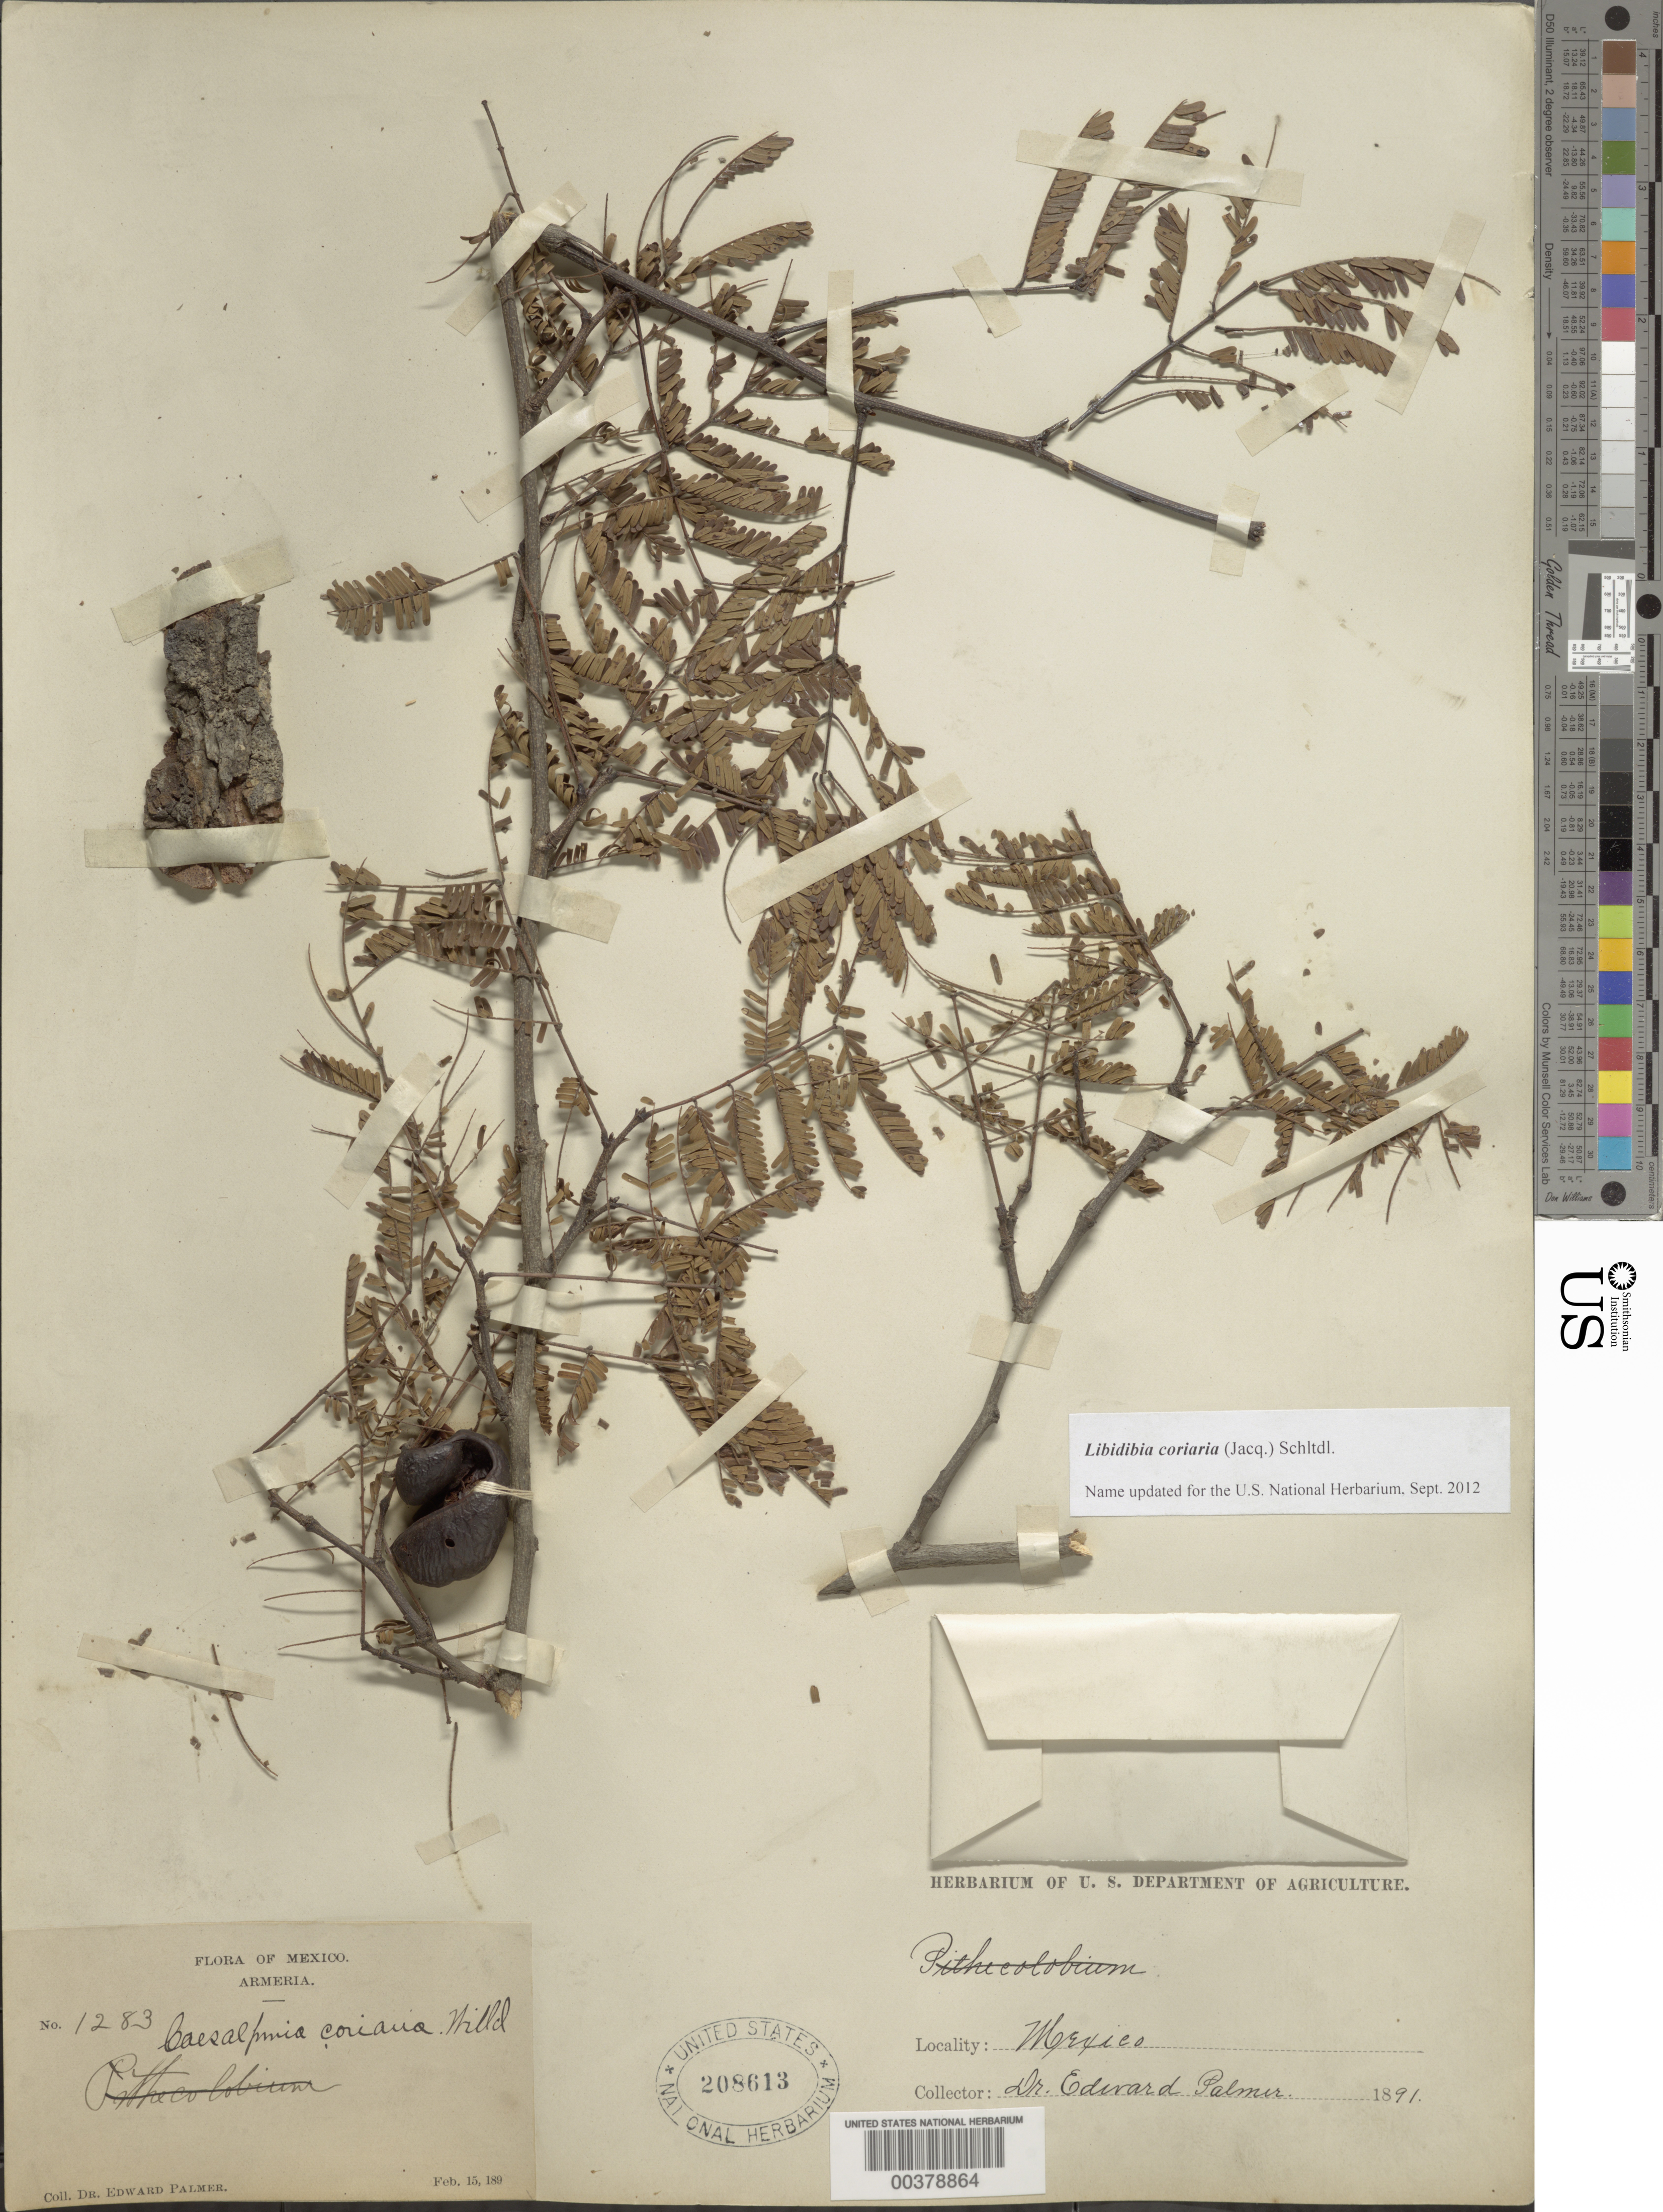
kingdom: Plantae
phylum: Tracheophyta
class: Magnoliopsida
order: Fabales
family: Fabaceae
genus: Libidibia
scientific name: Libidibia coriaria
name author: (Jacq.) Schltdl.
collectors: E. Palmer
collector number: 1283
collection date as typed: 15 Feb 1891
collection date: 1891-02-15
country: Mexico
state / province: Colima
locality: Armeria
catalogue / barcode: US 208613